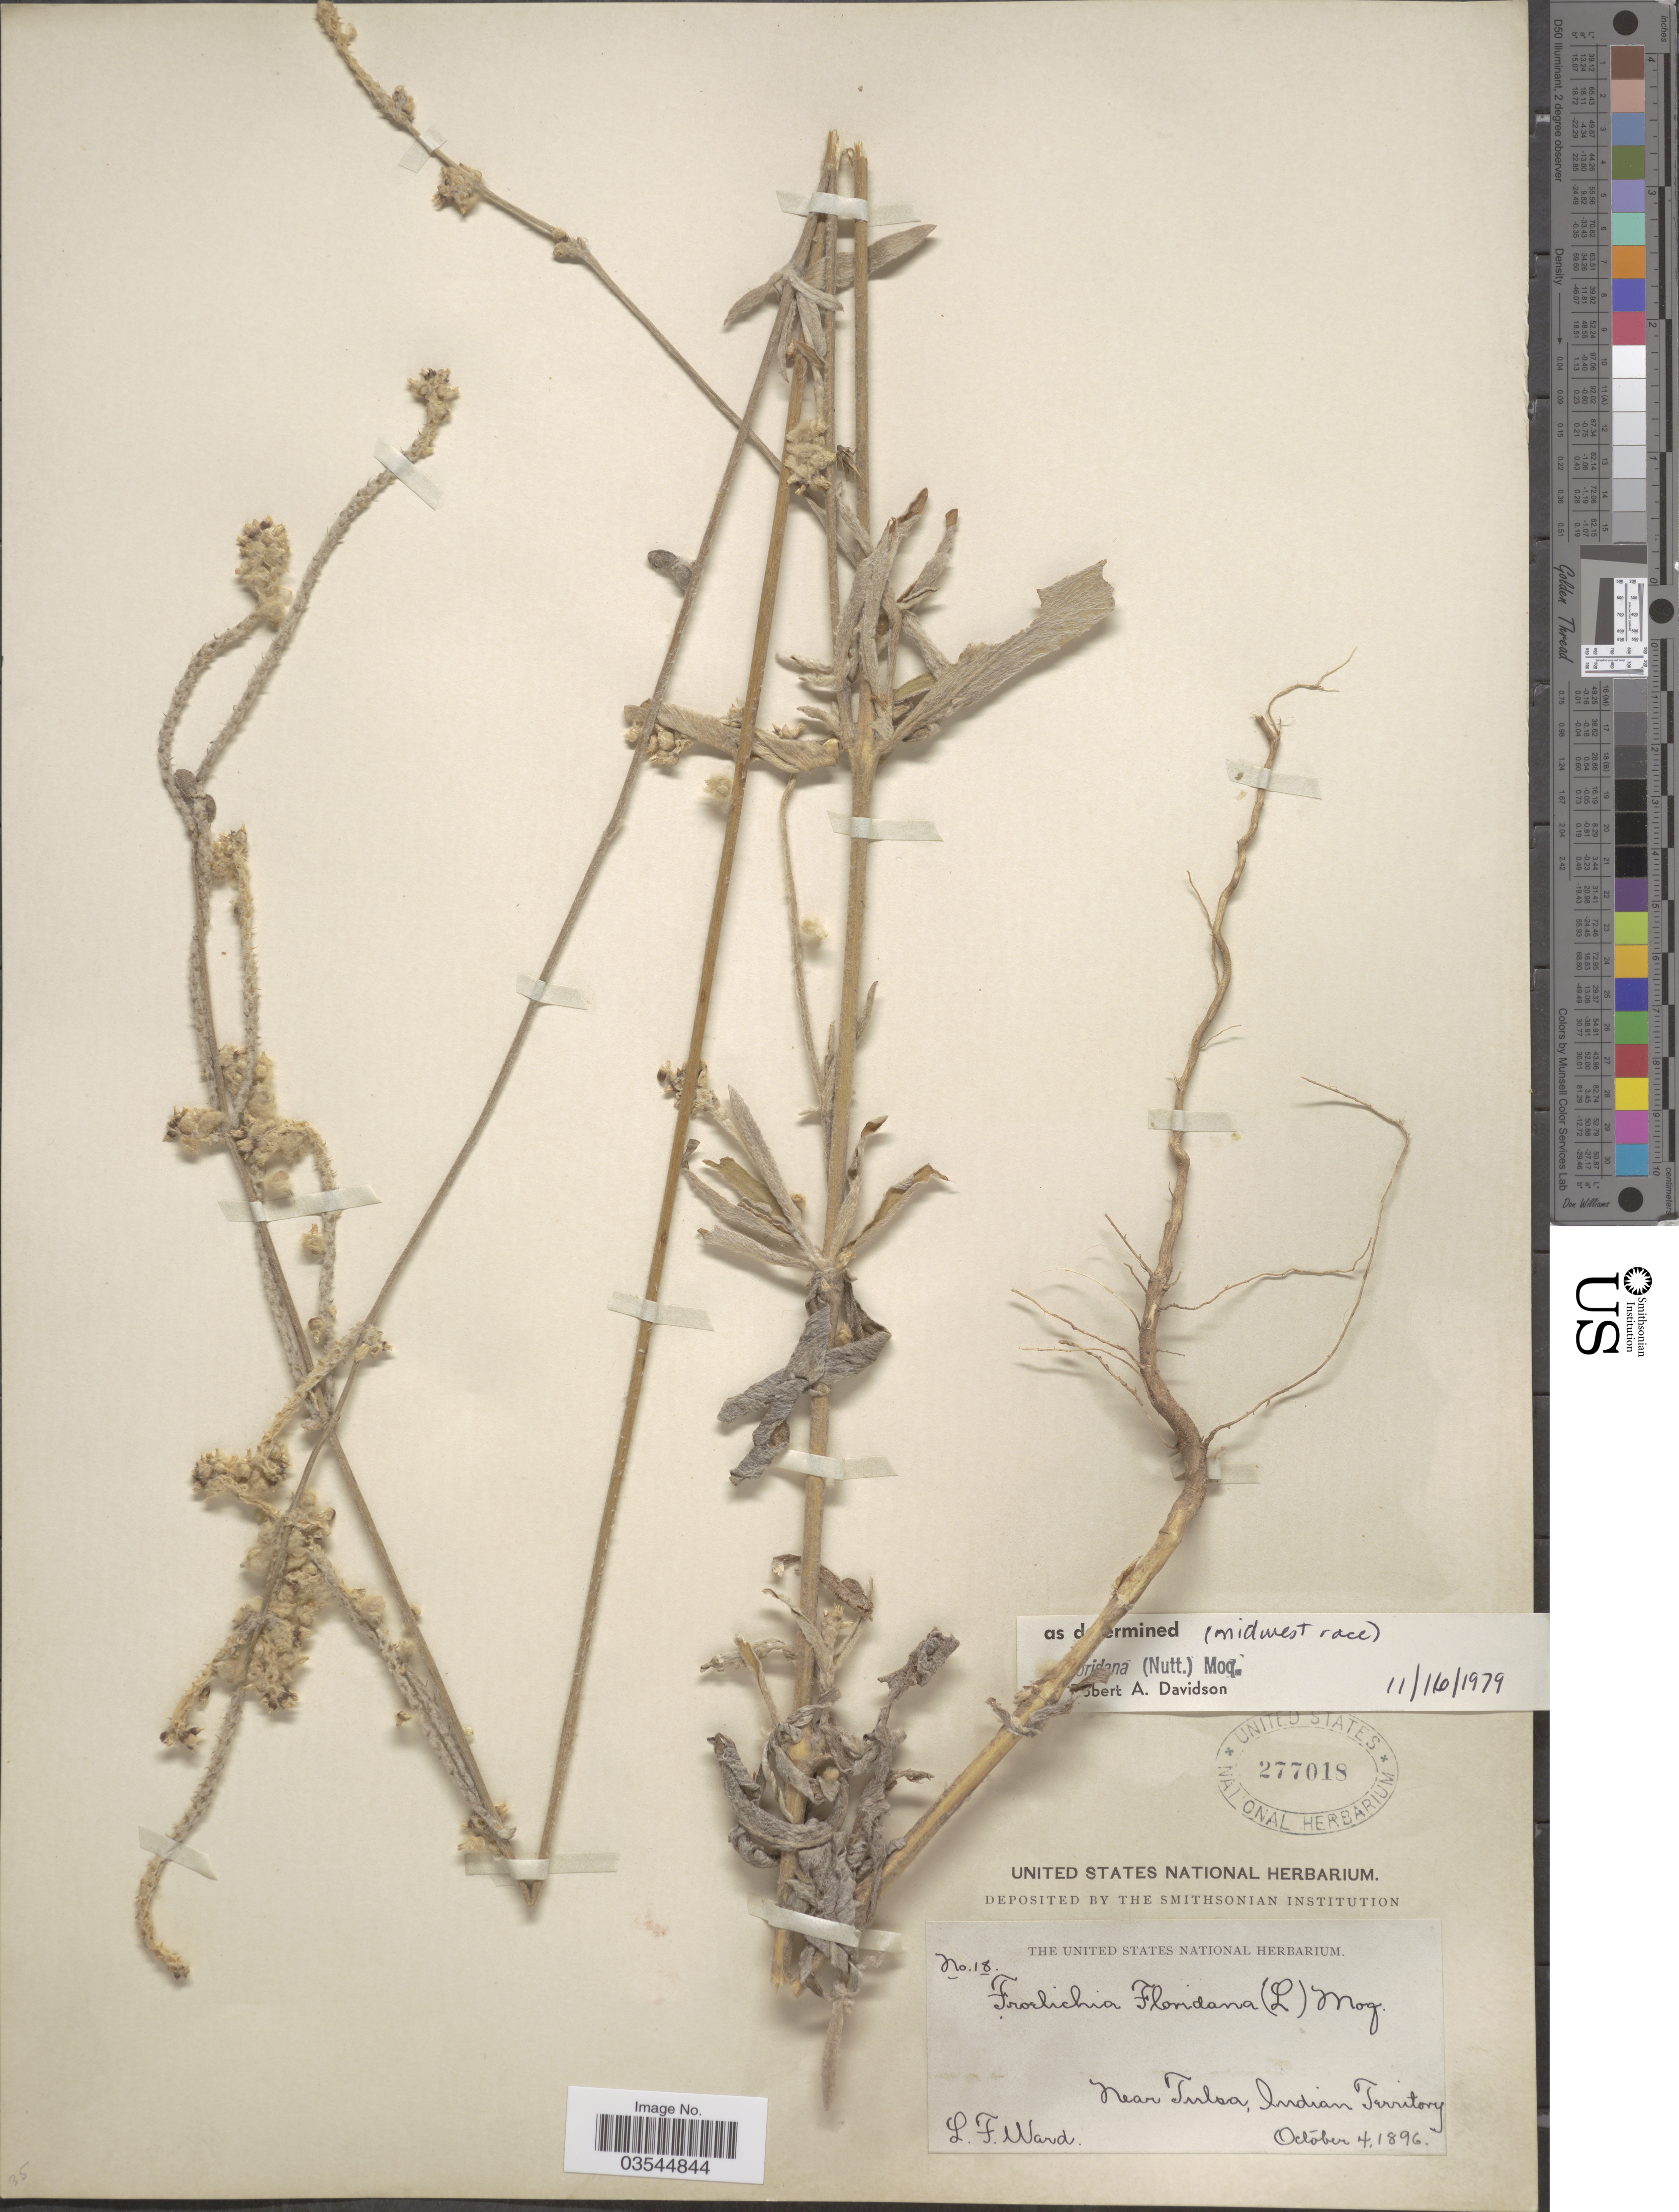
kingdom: Plantae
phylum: Tracheophyta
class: Magnoliopsida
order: Caryophyllales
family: Amaranthaceae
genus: Froelichia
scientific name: Froelichia floridana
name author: (Nutt.) Moq.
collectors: L. Ward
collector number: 18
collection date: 1896-10-04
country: United States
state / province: Oklahoma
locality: Near Tulsa, Indian Territory.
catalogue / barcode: US 277018